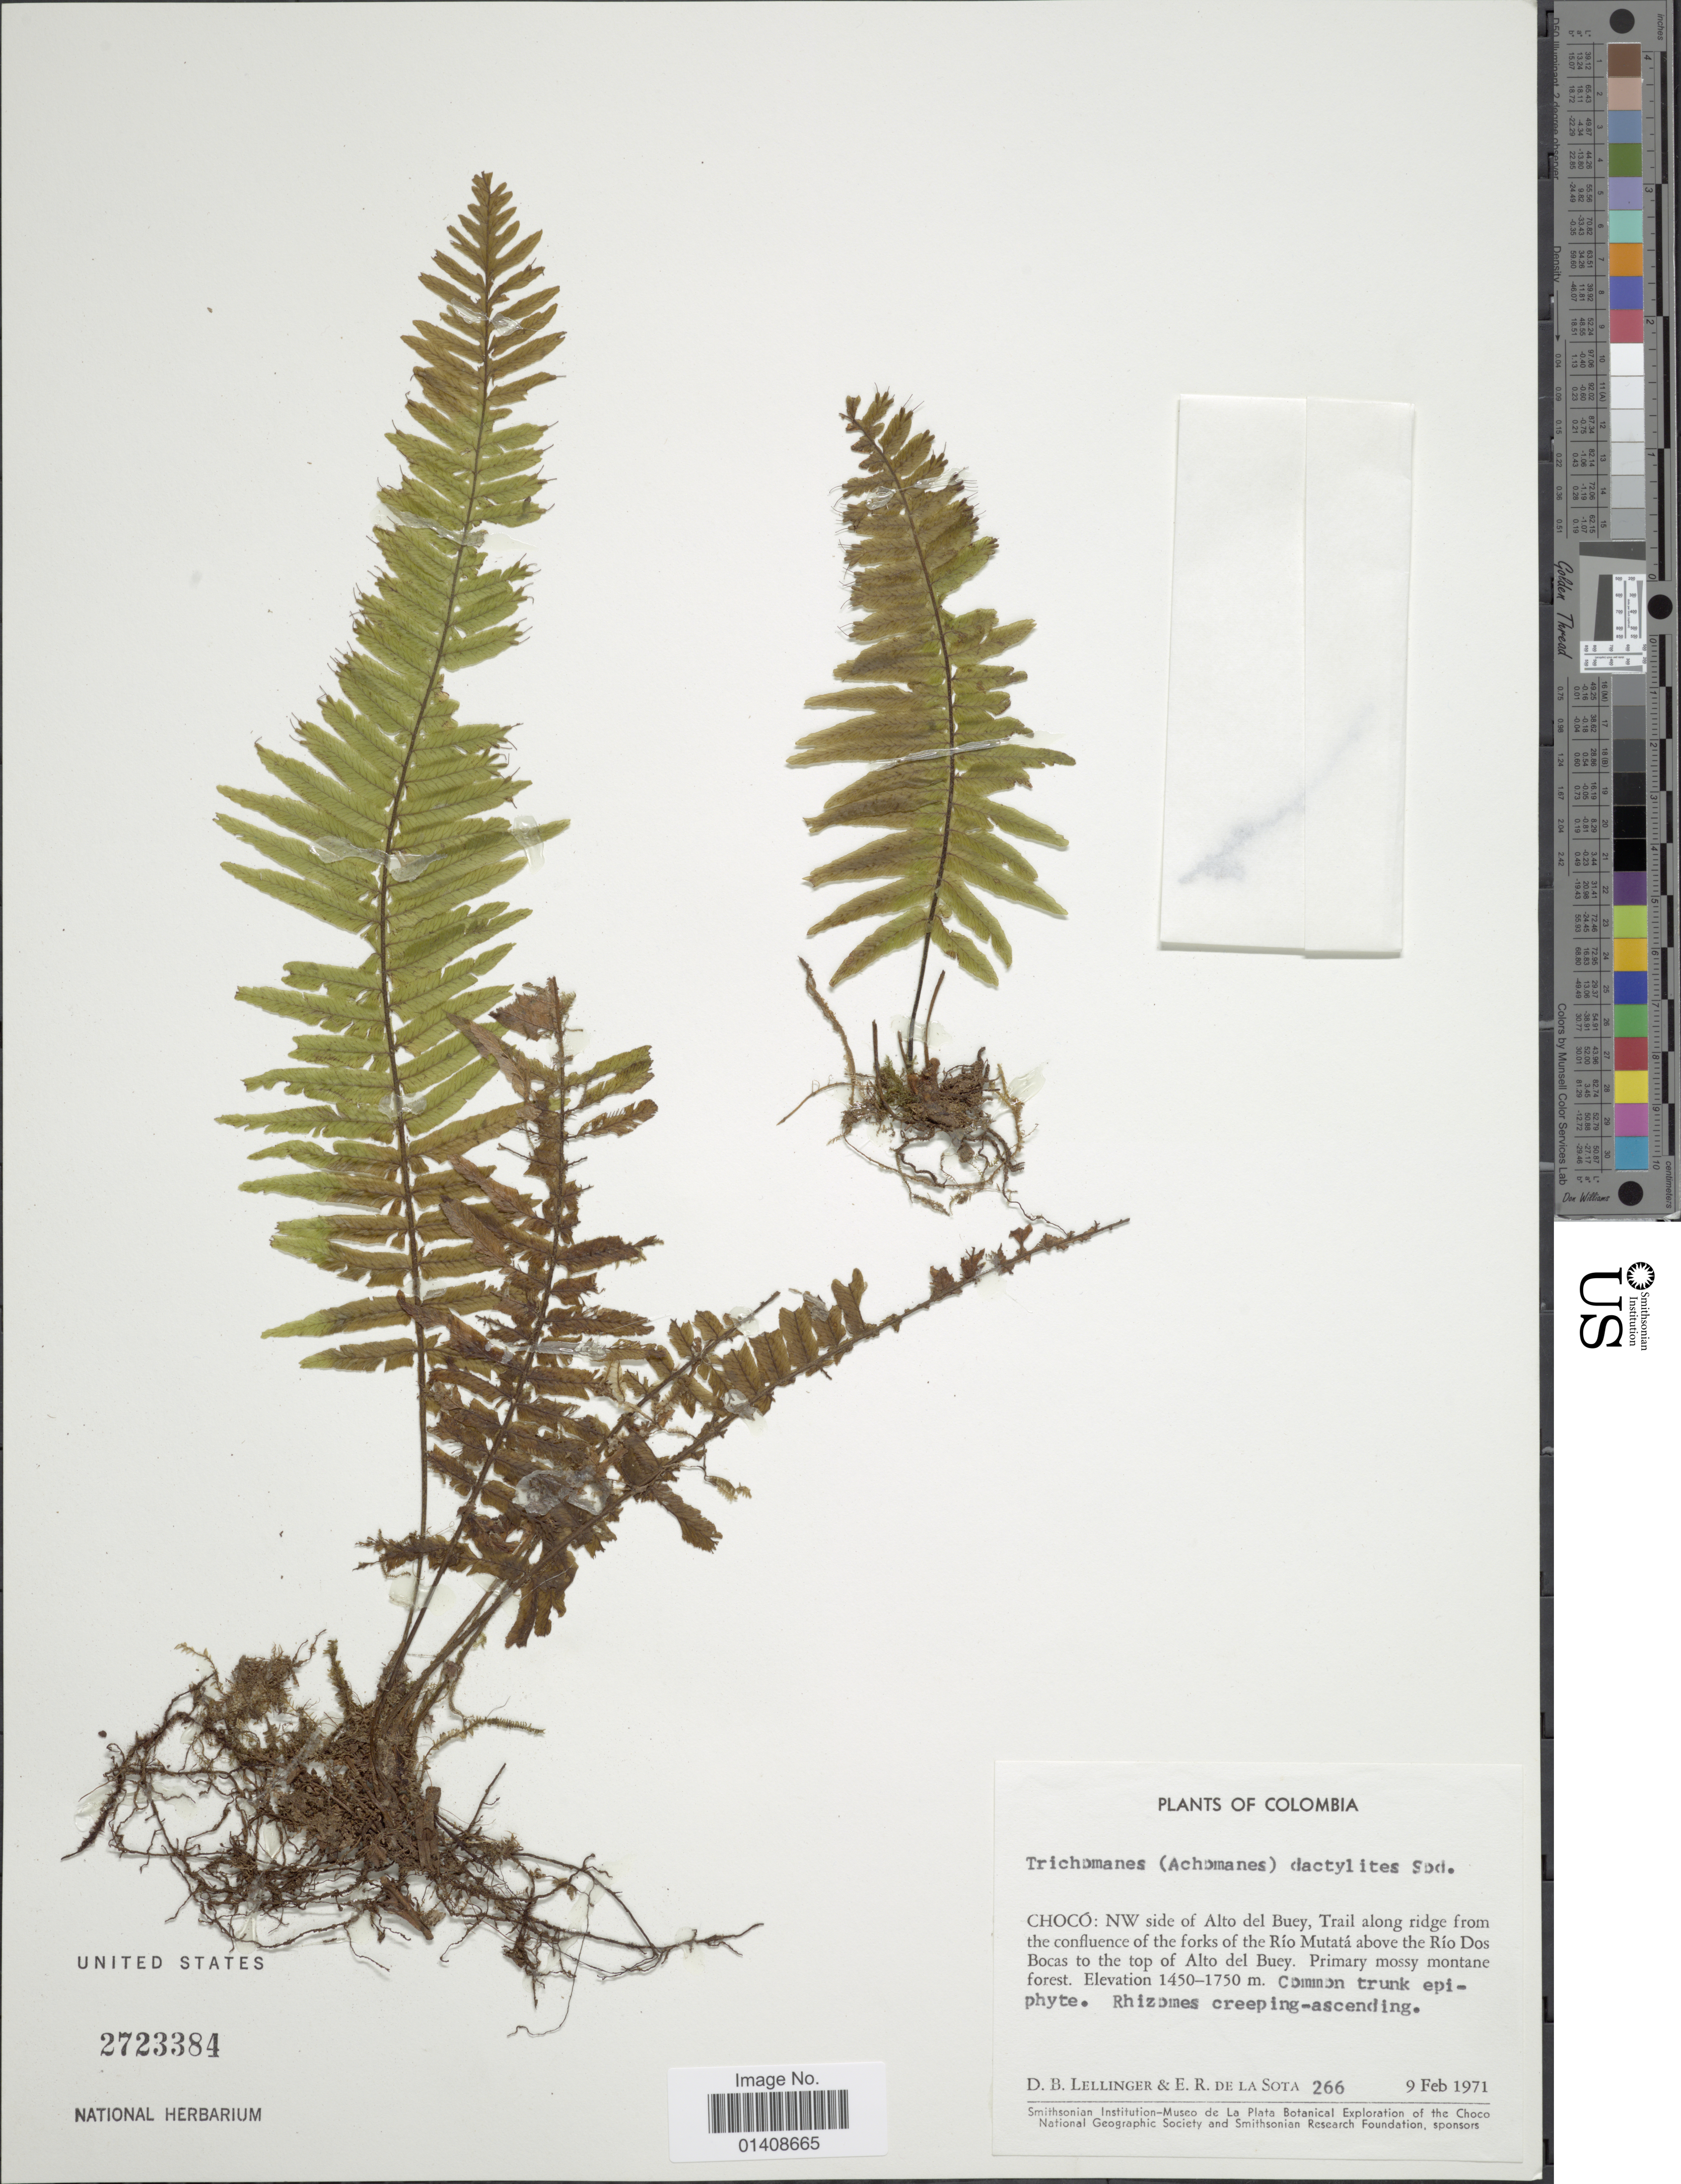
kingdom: Plantae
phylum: Tracheophyta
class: Polypodiopsida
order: Hymenophyllales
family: Hymenophyllaceae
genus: Trichomanes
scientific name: Trichomanes dactylites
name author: Sodiro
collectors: D. B. Lellinger & E. R. de la Sota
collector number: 266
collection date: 1971-02-09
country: Colombia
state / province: Chocó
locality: NW side of Alto del Buey, Trail along ridge from the confluence of the forks of the Rio Mutata above the Rio Dos Bocas to the top of Alto del Buey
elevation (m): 1450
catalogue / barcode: US 2723384